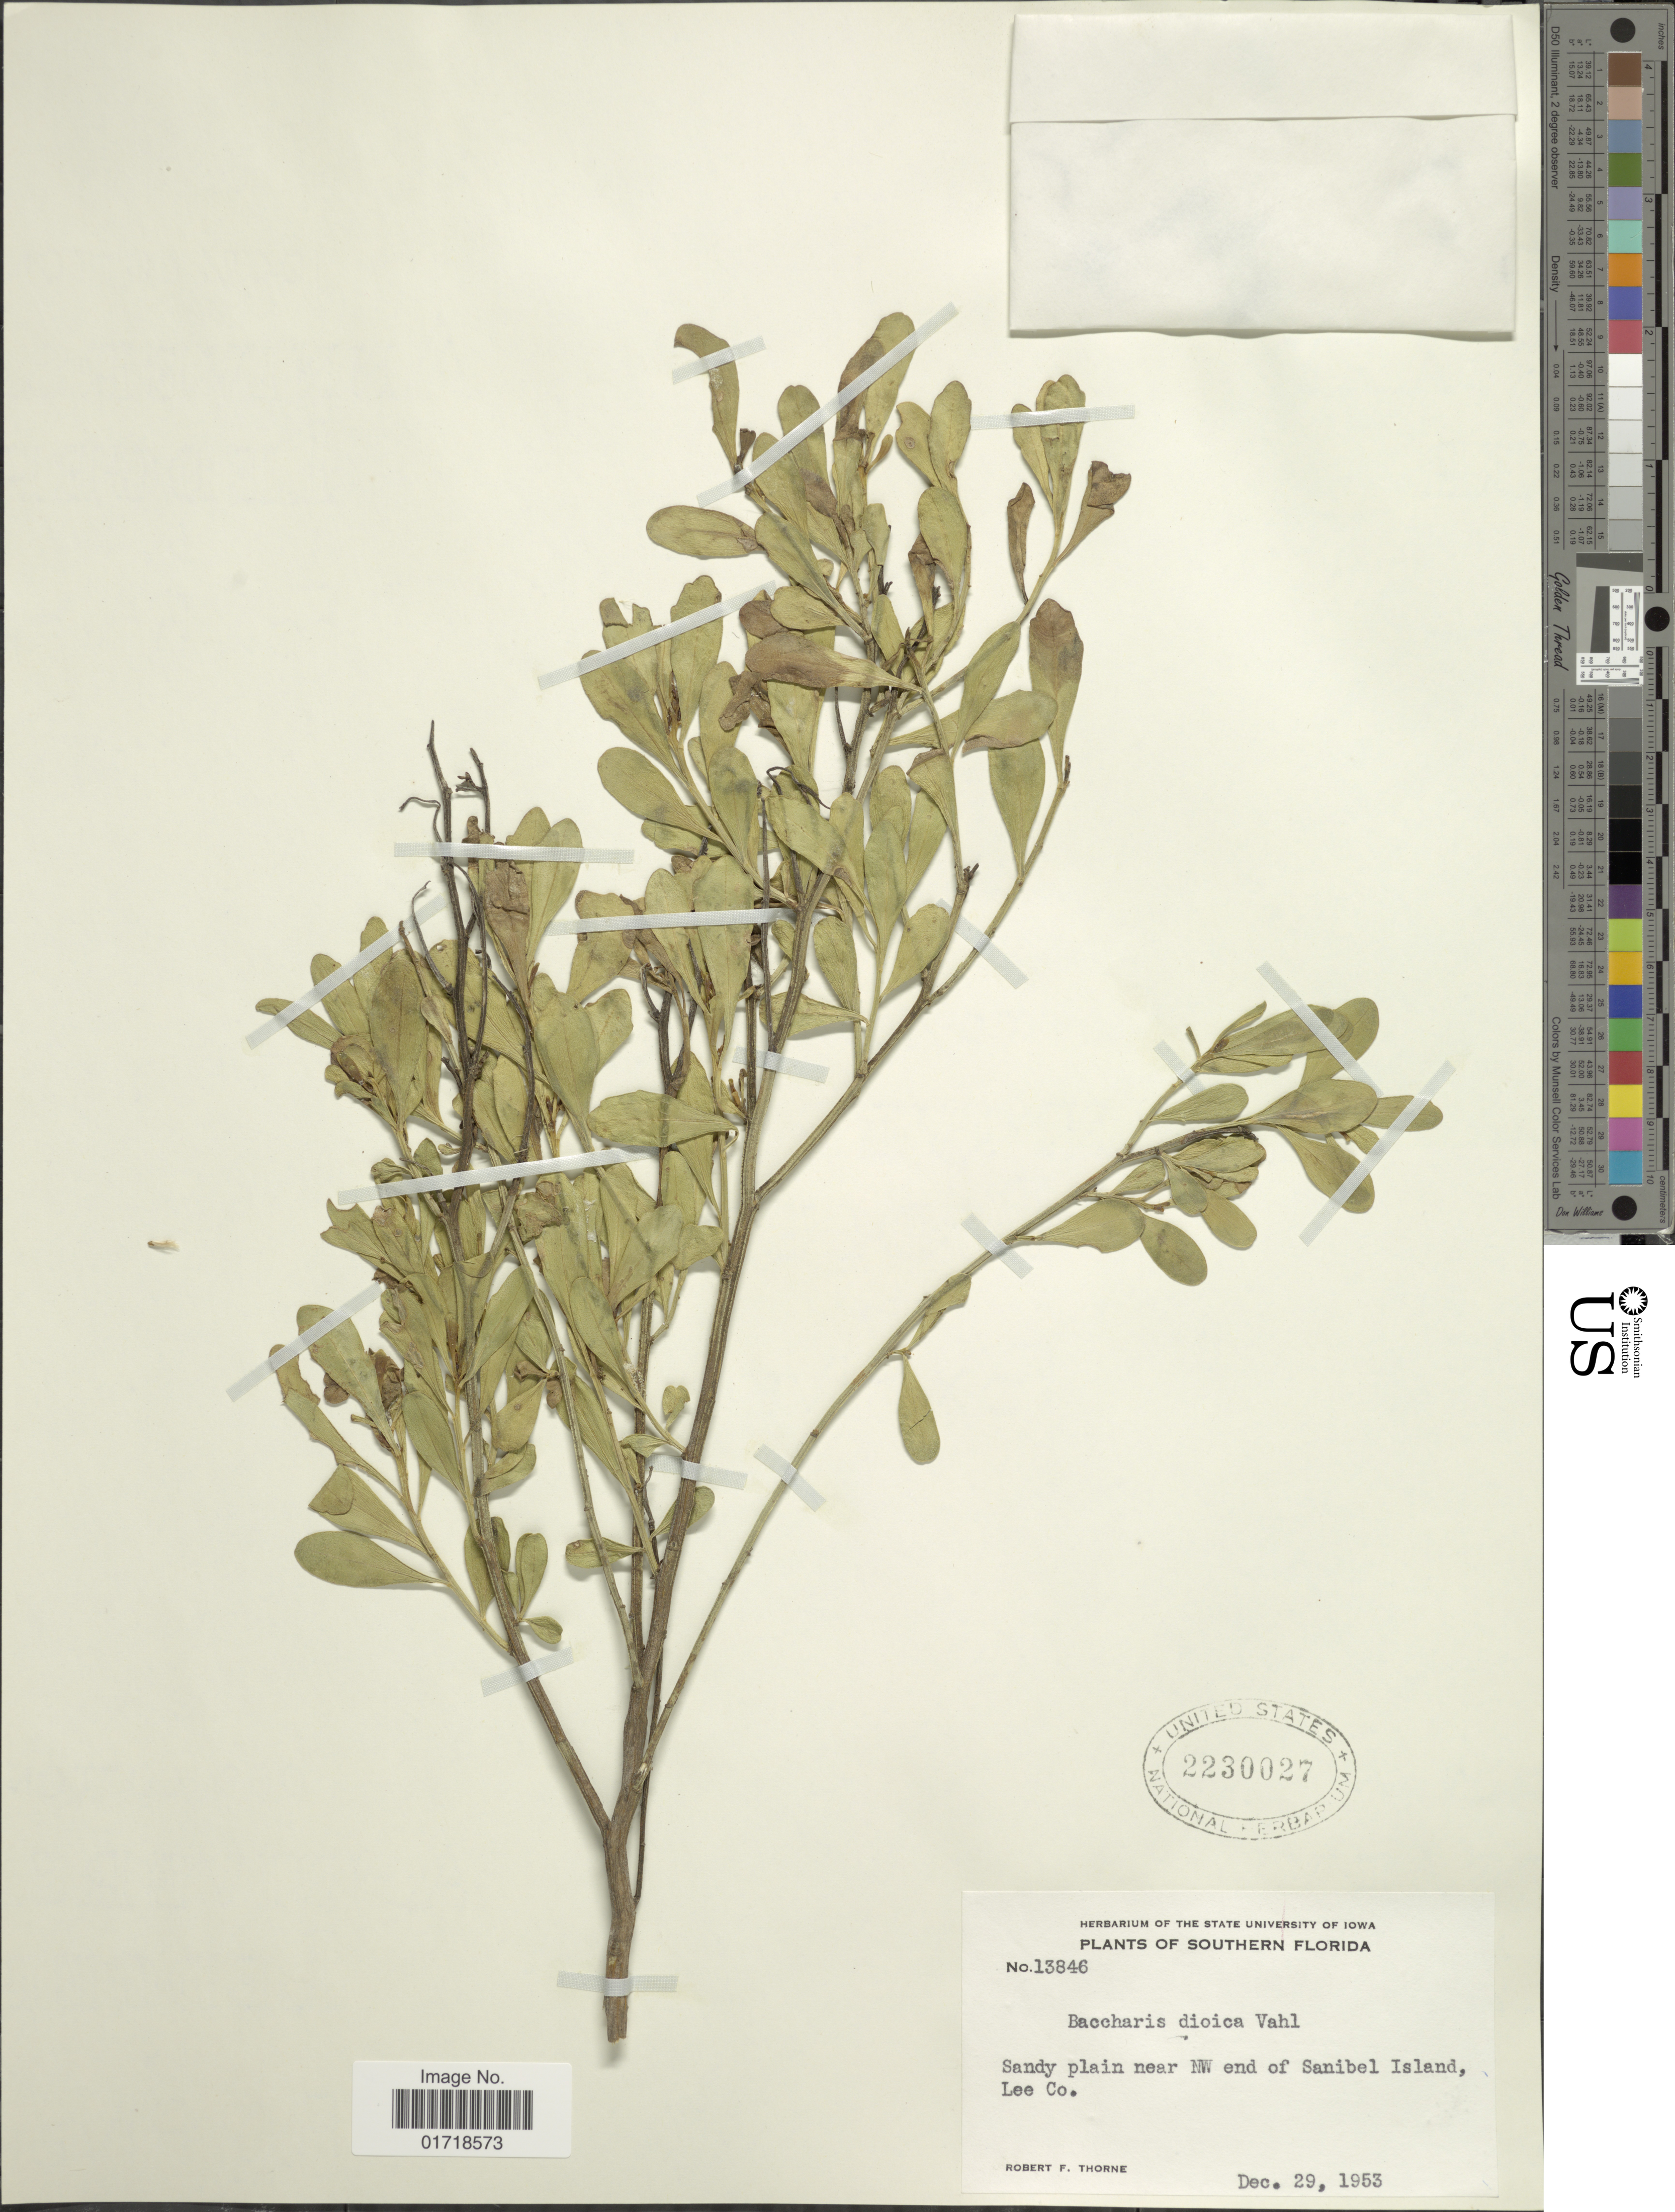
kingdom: Plantae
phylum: Tracheophyta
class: Magnoliopsida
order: Asterales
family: Asteraceae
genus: Baccharis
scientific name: Baccharis dioica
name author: Vahl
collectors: R. F. Thorne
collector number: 13846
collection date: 1953-12-29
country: United States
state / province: Florida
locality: Southern Florida, Sandy plain near NW end of Sanibel Island Lee Co.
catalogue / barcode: US 2230027